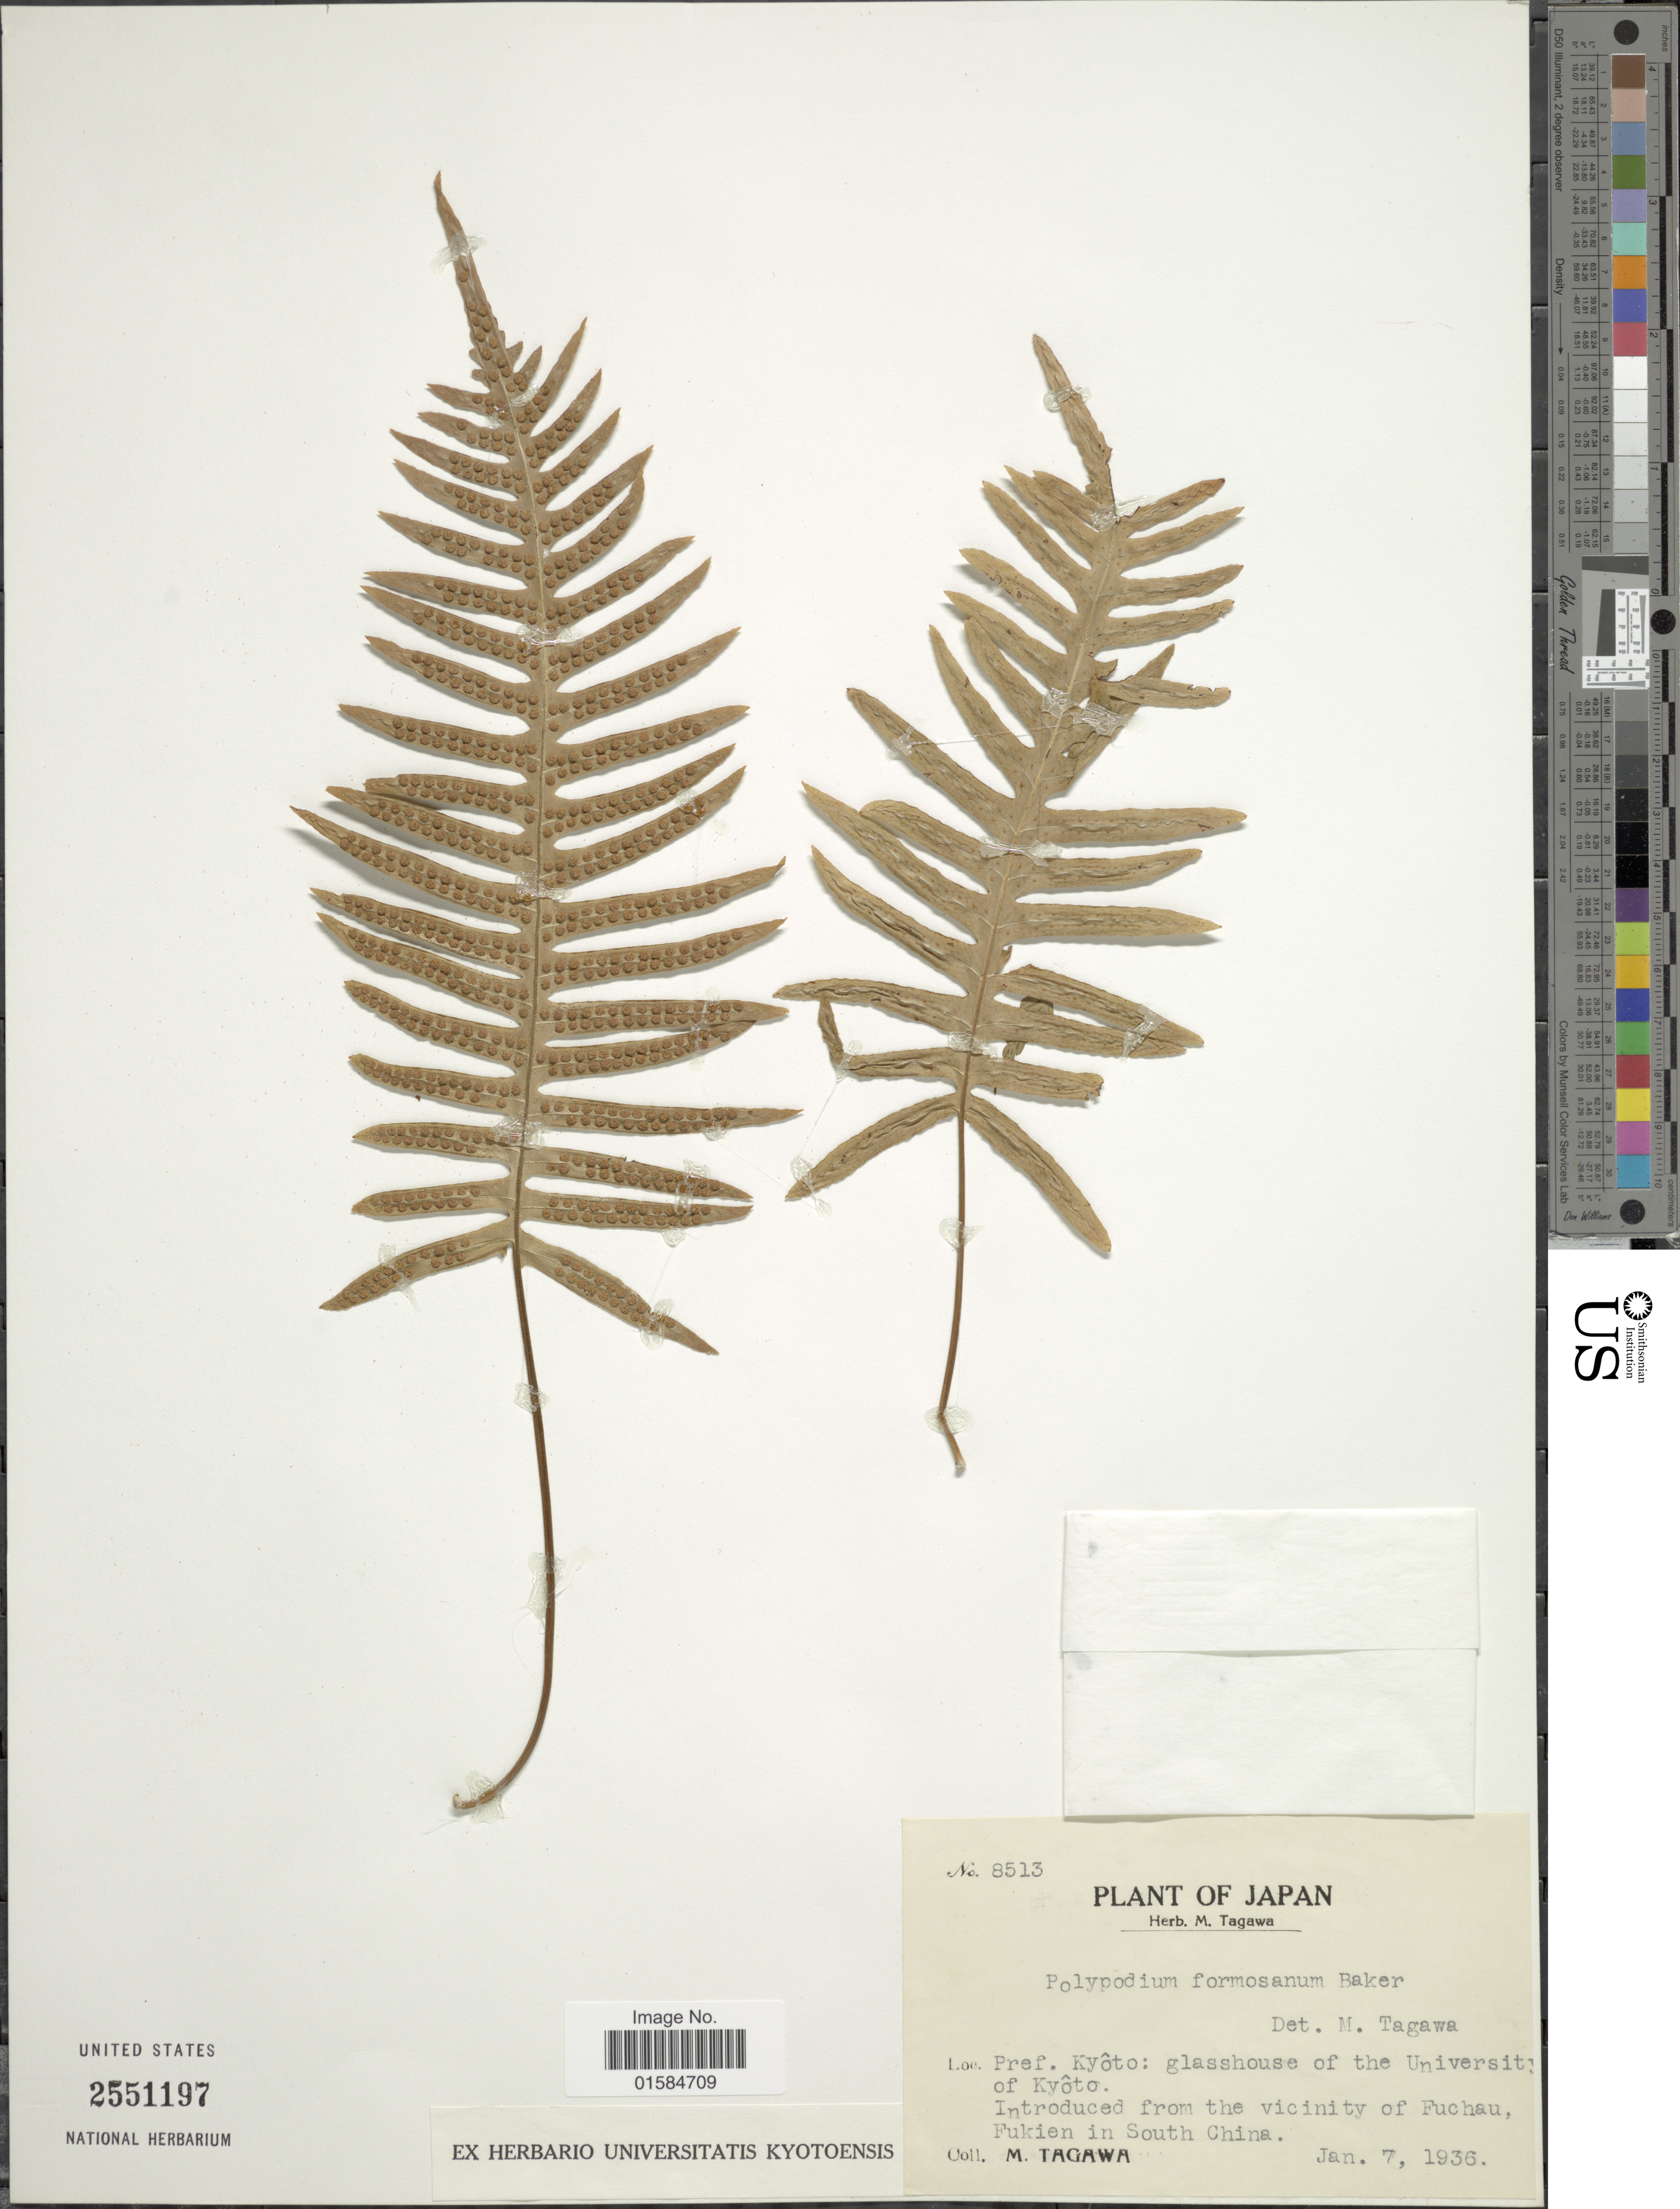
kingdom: Plantae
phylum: Tracheophyta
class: Polypodiopsida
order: Polypodiales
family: Polypodiaceae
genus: Goniophlebium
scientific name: Goniophlebium formosanum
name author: (Baker) Rödl-Linder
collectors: M. Tagawa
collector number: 8513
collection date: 1936-01-07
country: Japan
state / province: Kyoto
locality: Pref. Kyoto: glasshouse of the University of Kyoto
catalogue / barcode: US 2551197